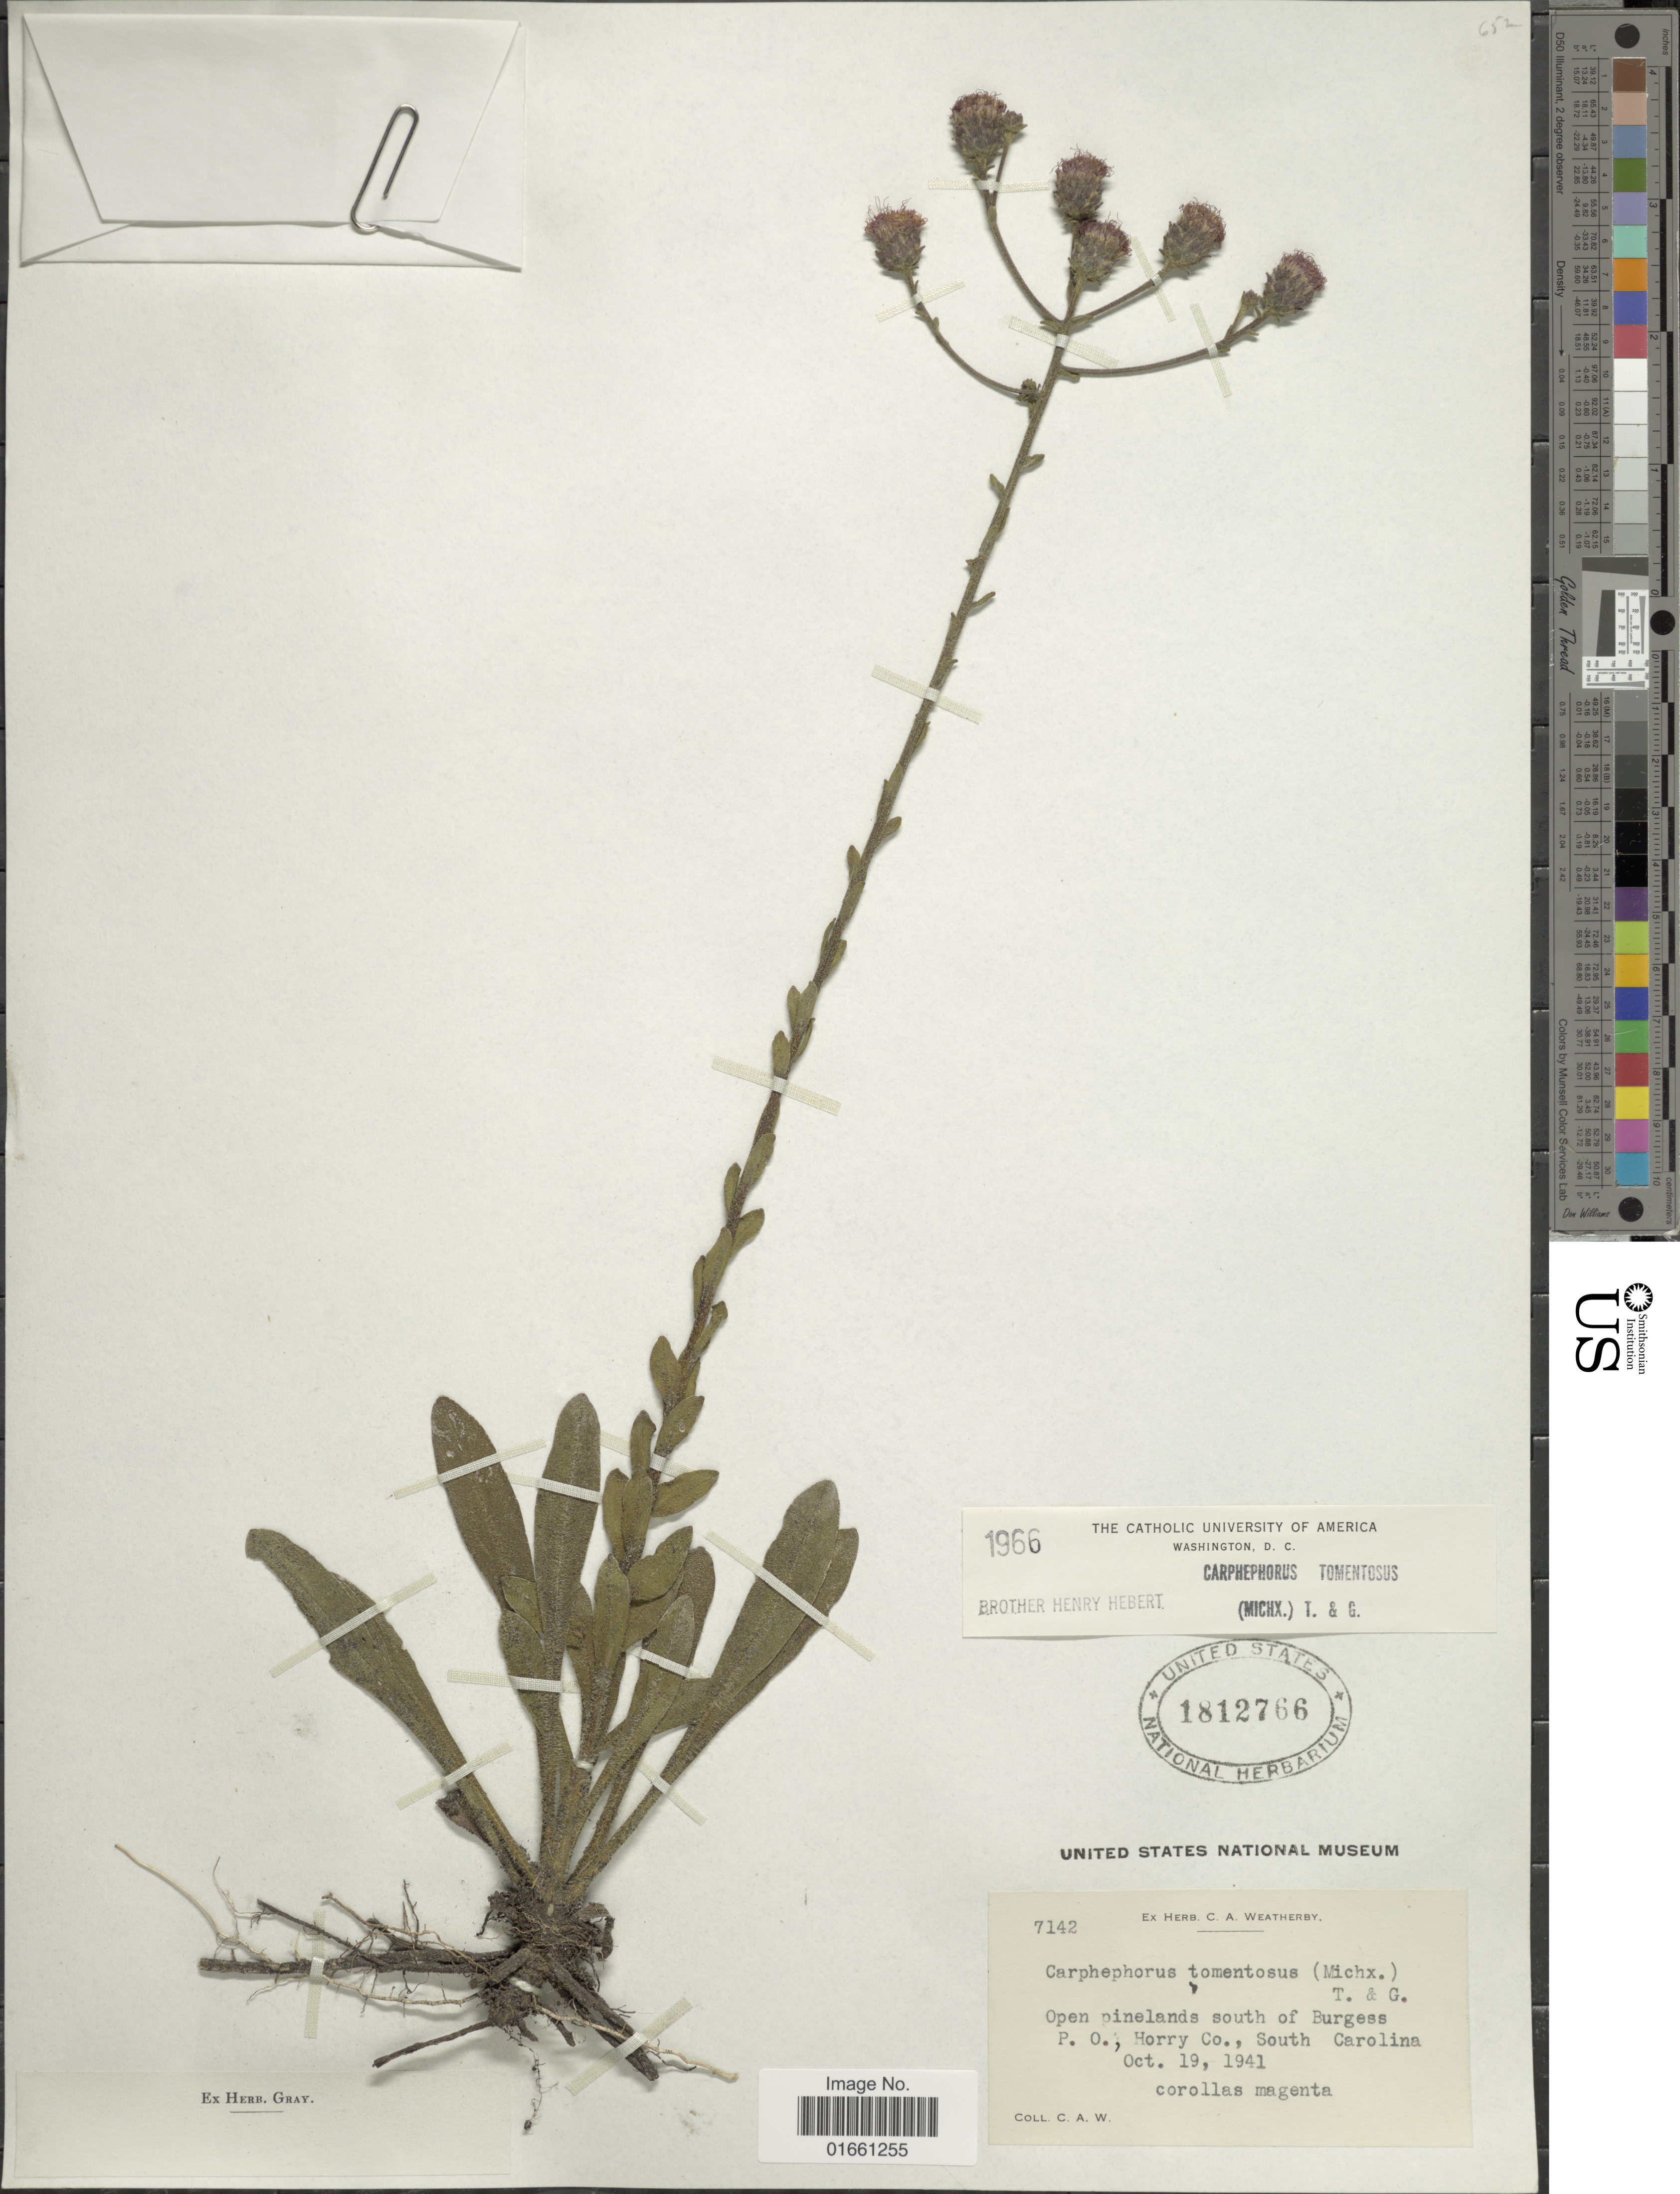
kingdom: Plantae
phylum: Tracheophyta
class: Magnoliopsida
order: Asterales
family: Asteraceae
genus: Carphephorus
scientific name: Carphephorus tomentosus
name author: (Michaux) Torr. & A. Gray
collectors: C. A. Weatherby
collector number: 7142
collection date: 1941-10-19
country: United States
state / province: South Carolina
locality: Open pinelands south of Burgess, P.O. Horry Co.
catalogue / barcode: US 1812766